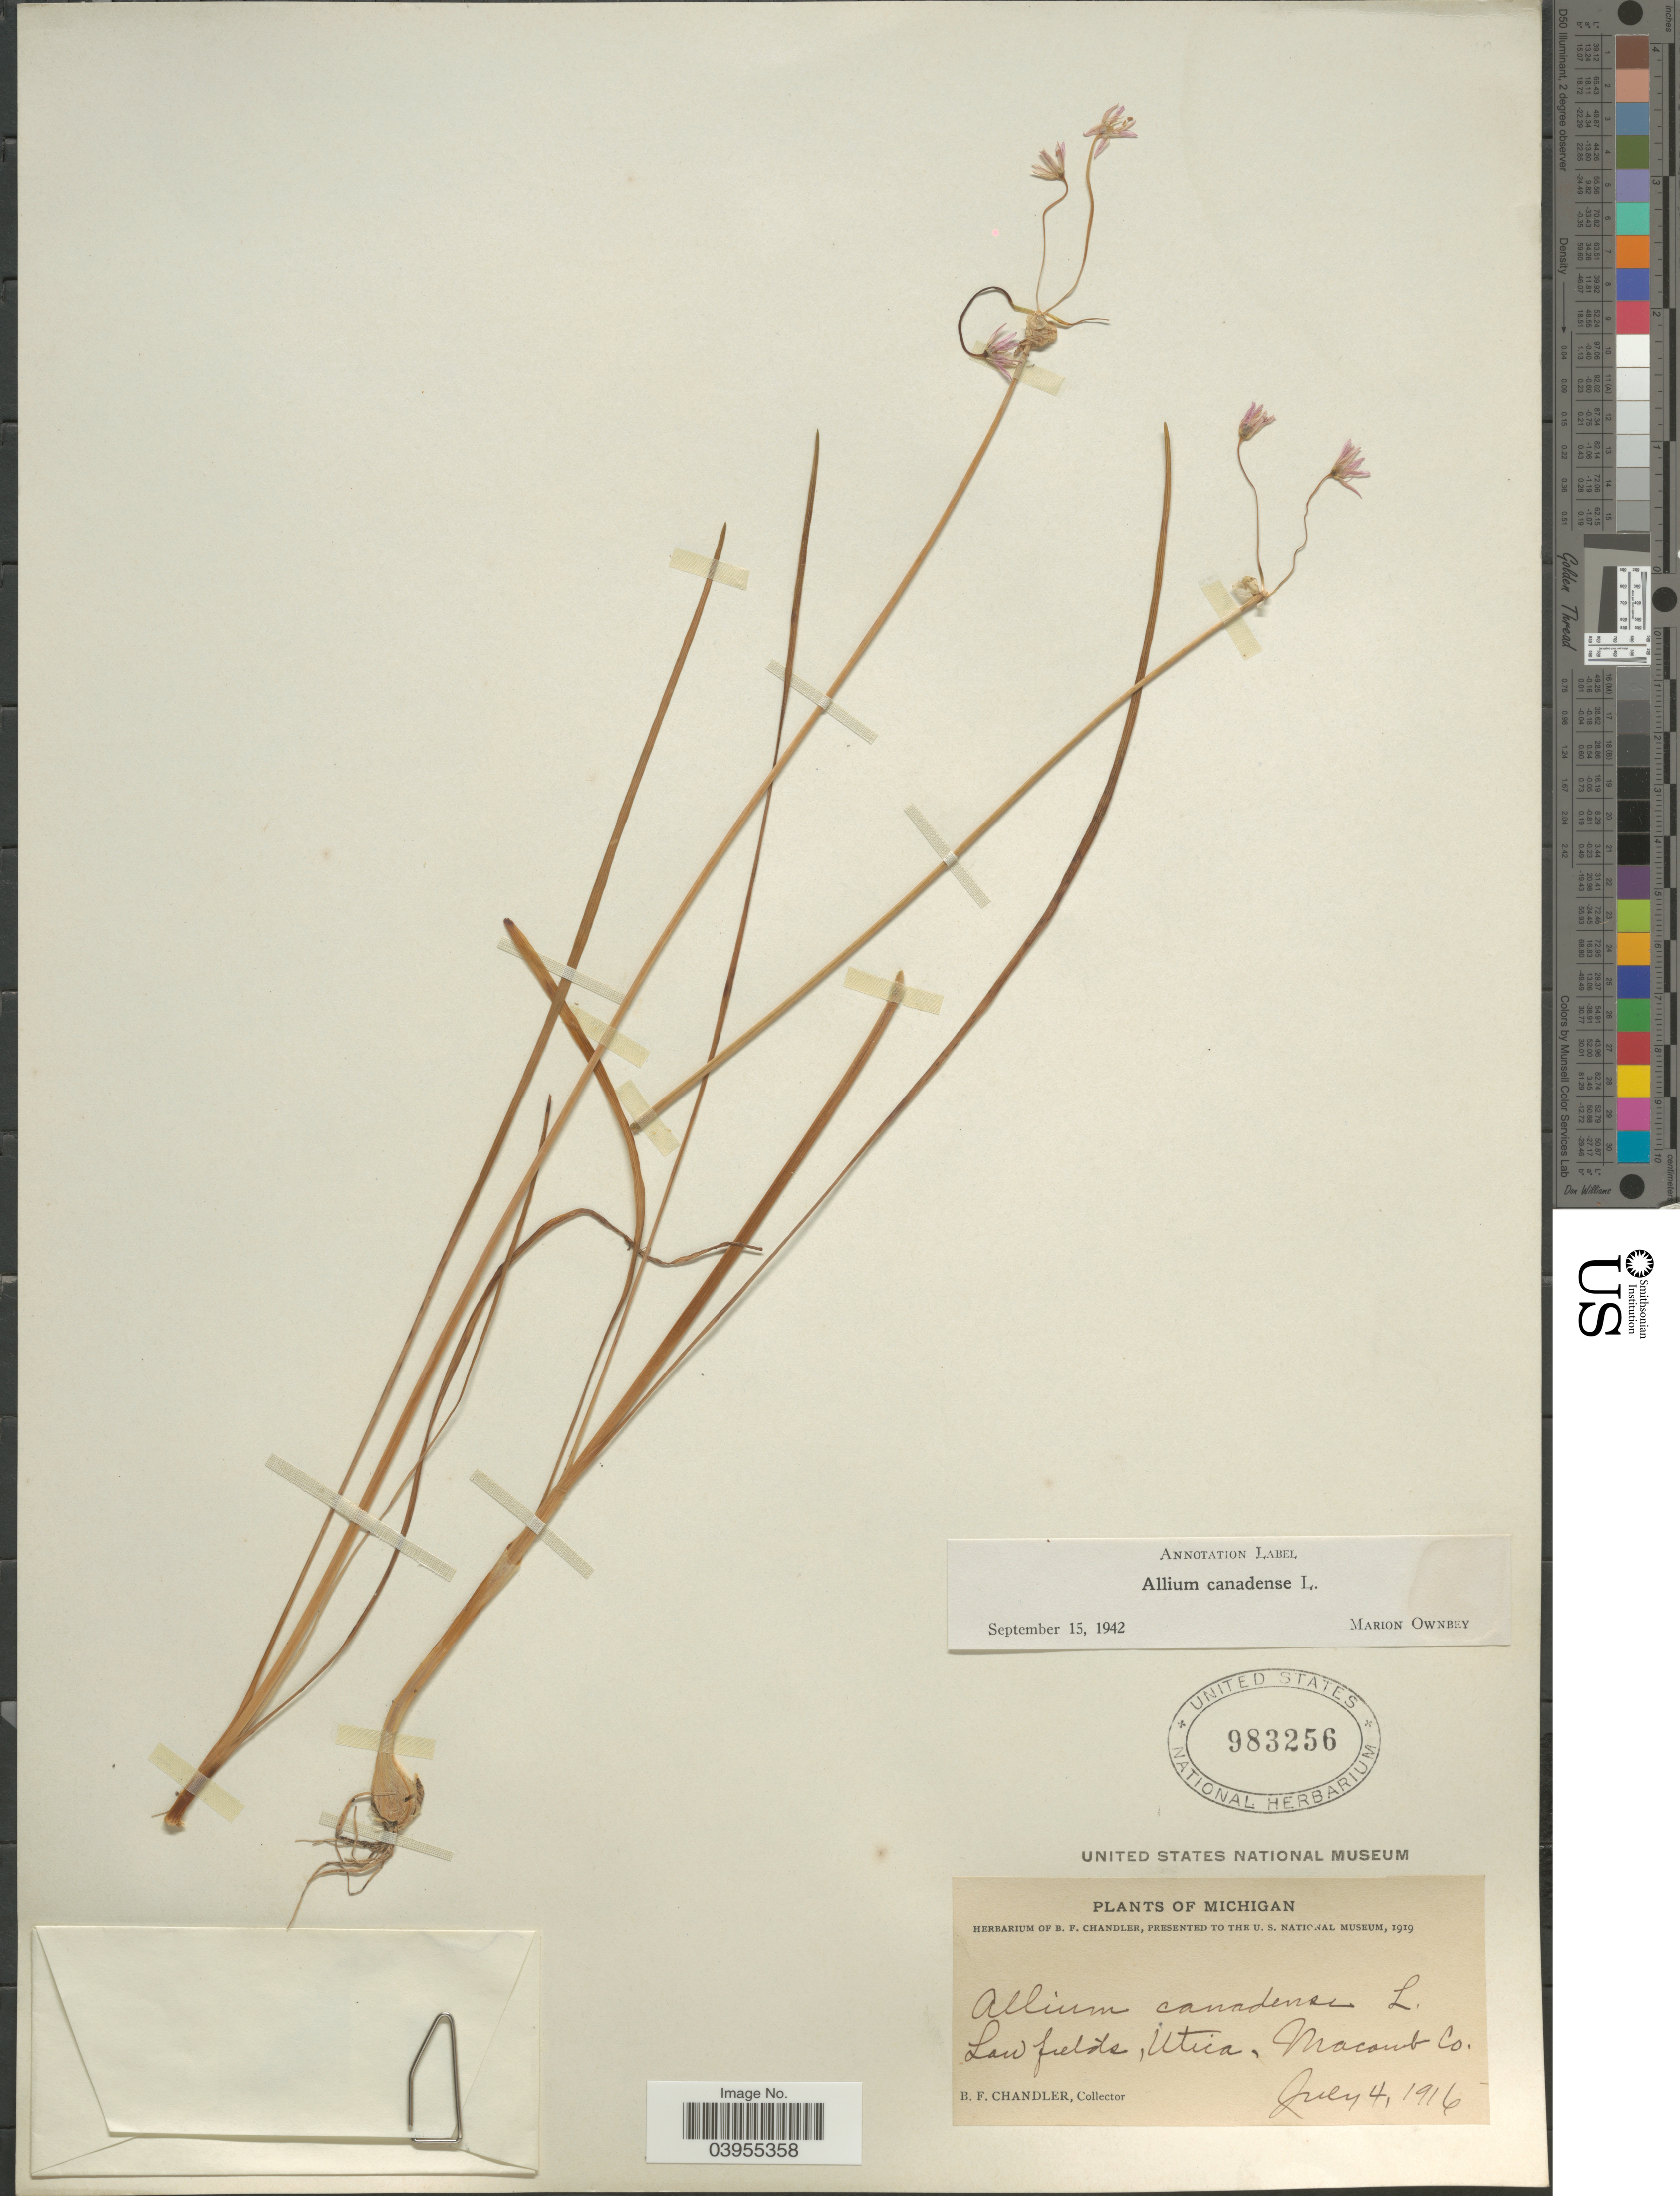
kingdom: Plantae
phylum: Tracheophyta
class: Liliopsida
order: Asparagales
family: Amaryllidaceae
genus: Allium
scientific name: Allium canadense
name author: L.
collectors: B. F. Chandler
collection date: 1916-07-04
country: United States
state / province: Michigan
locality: Utica, Macomb Co.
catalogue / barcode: US 983256